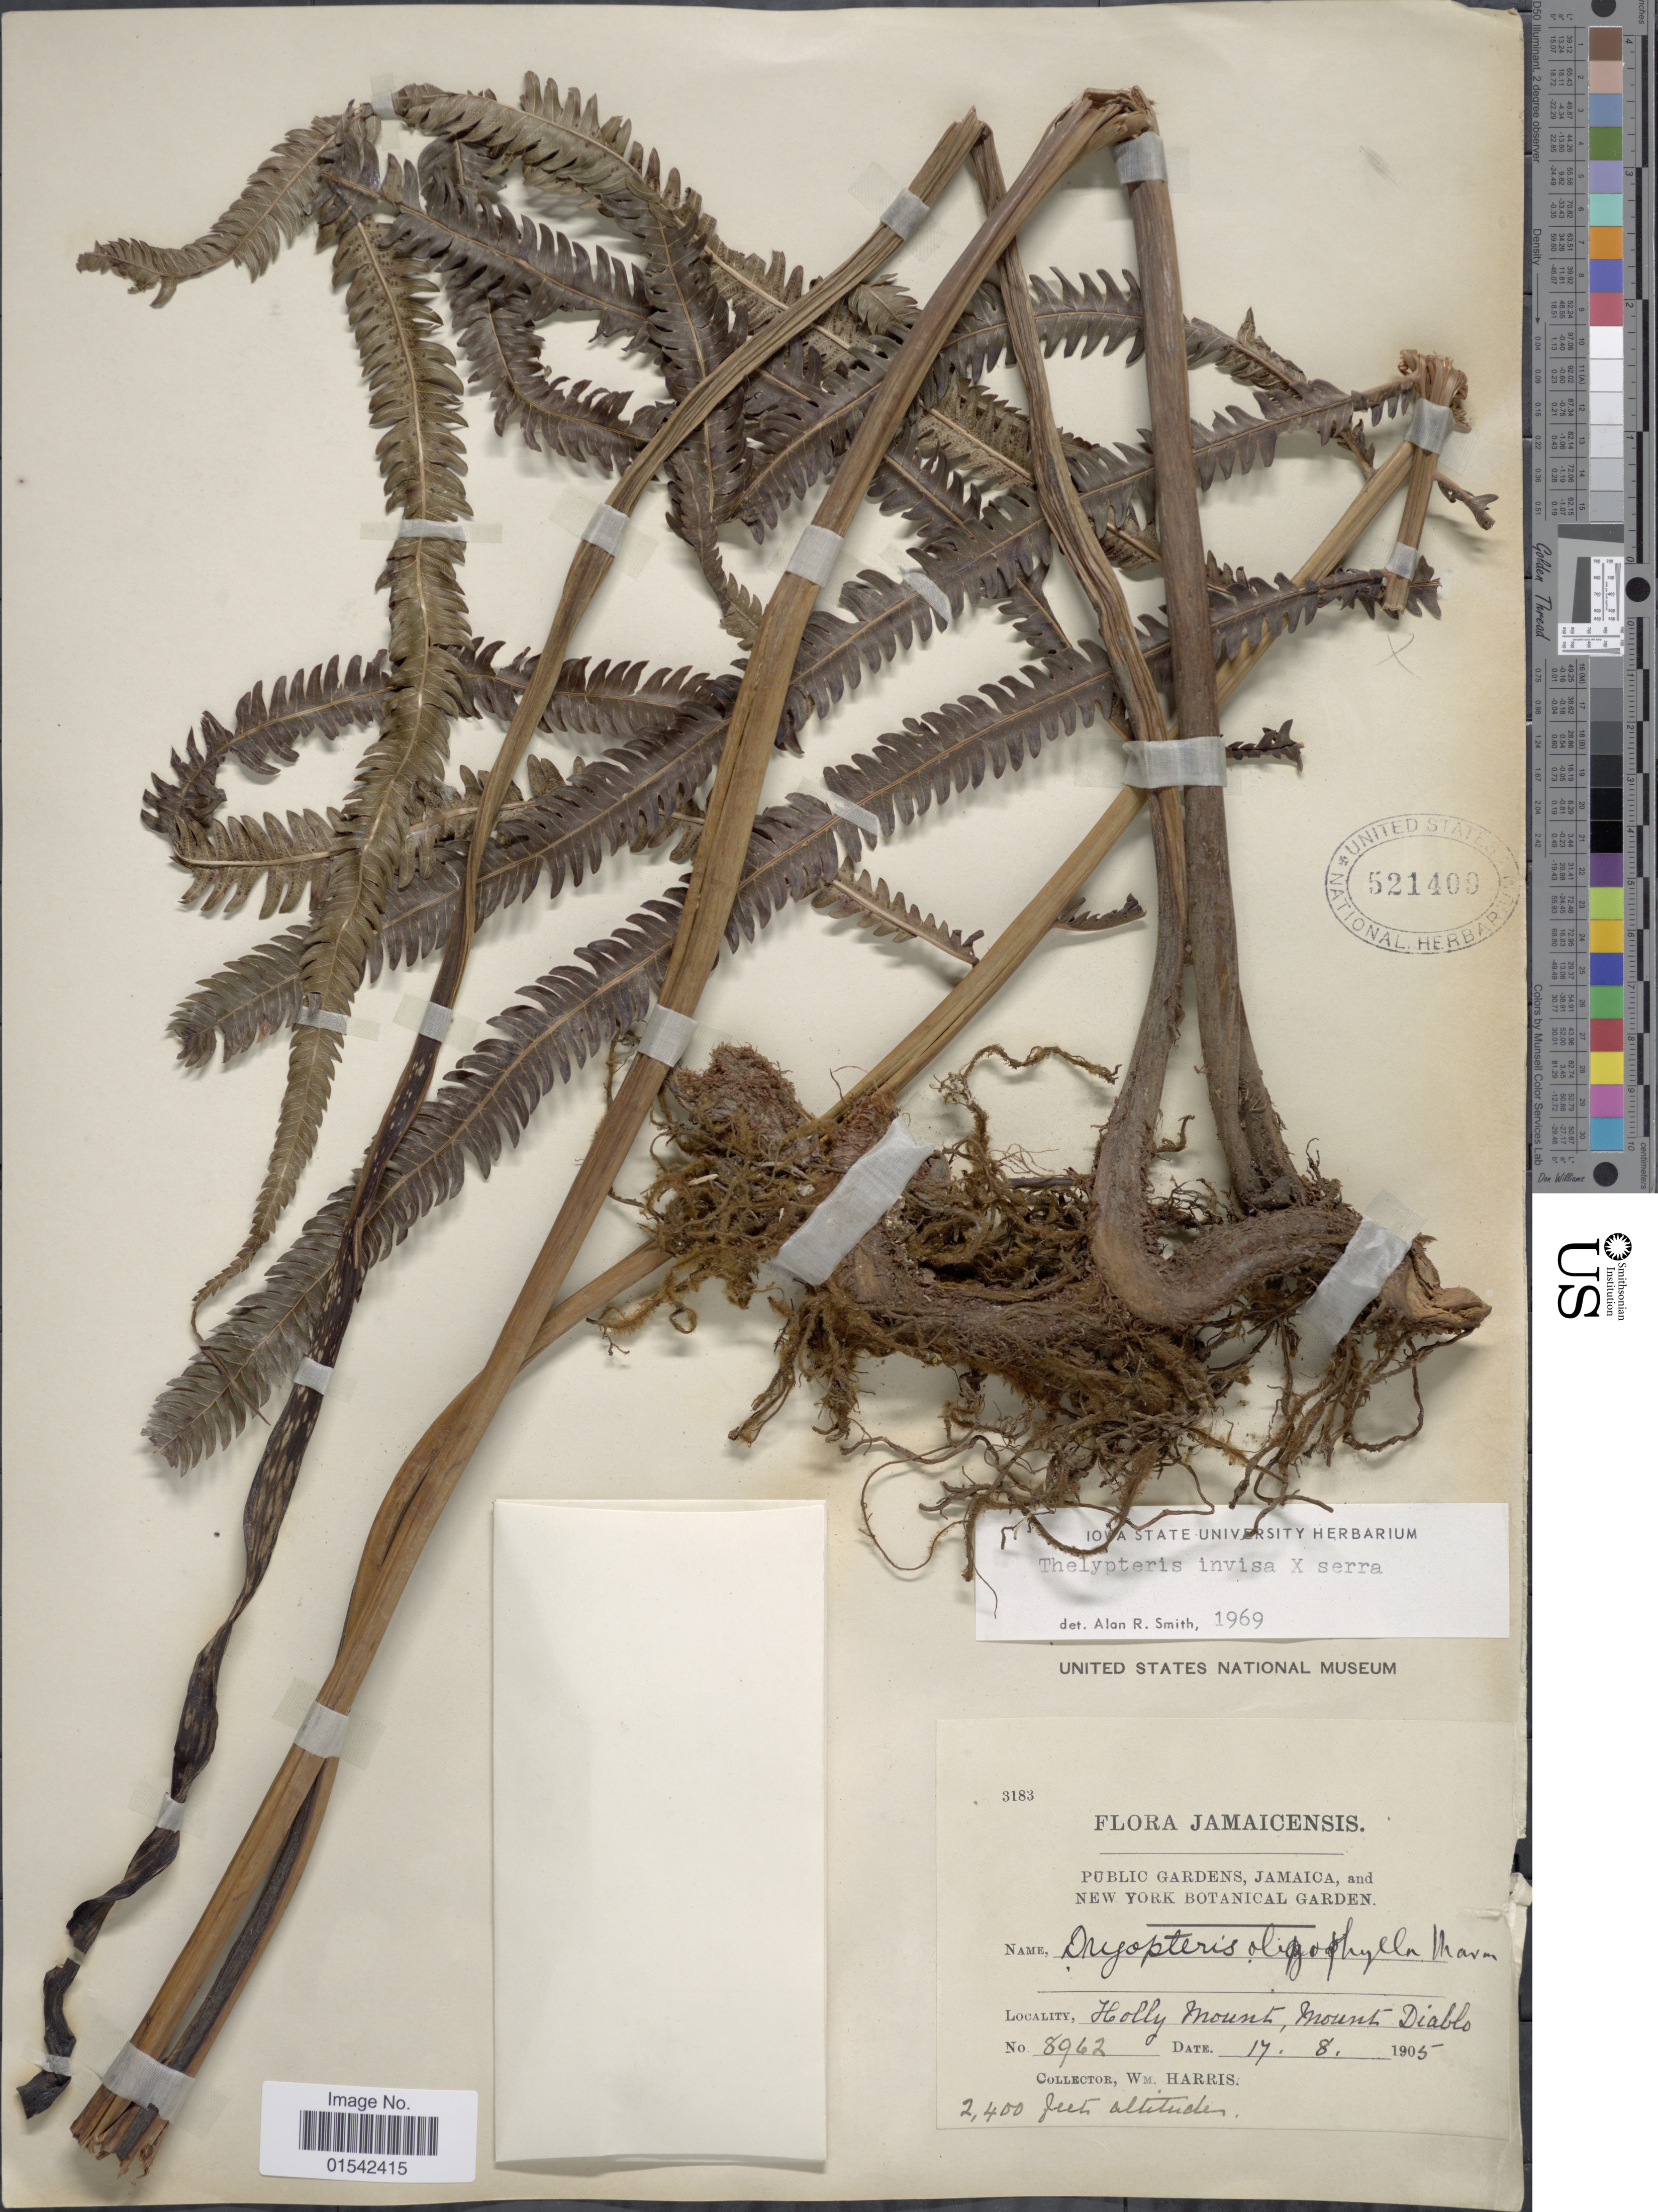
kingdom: Plantae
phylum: Tracheophyta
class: Polypodiopsida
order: Polypodiales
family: Thelypteridaceae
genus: Cyclosorus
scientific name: x C. serra (Sw.) Farw.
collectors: W. H. Harris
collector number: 8962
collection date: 1905-08-17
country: Jamaica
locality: Holly Mount, Mount Diablo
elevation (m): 732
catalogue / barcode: US 521400